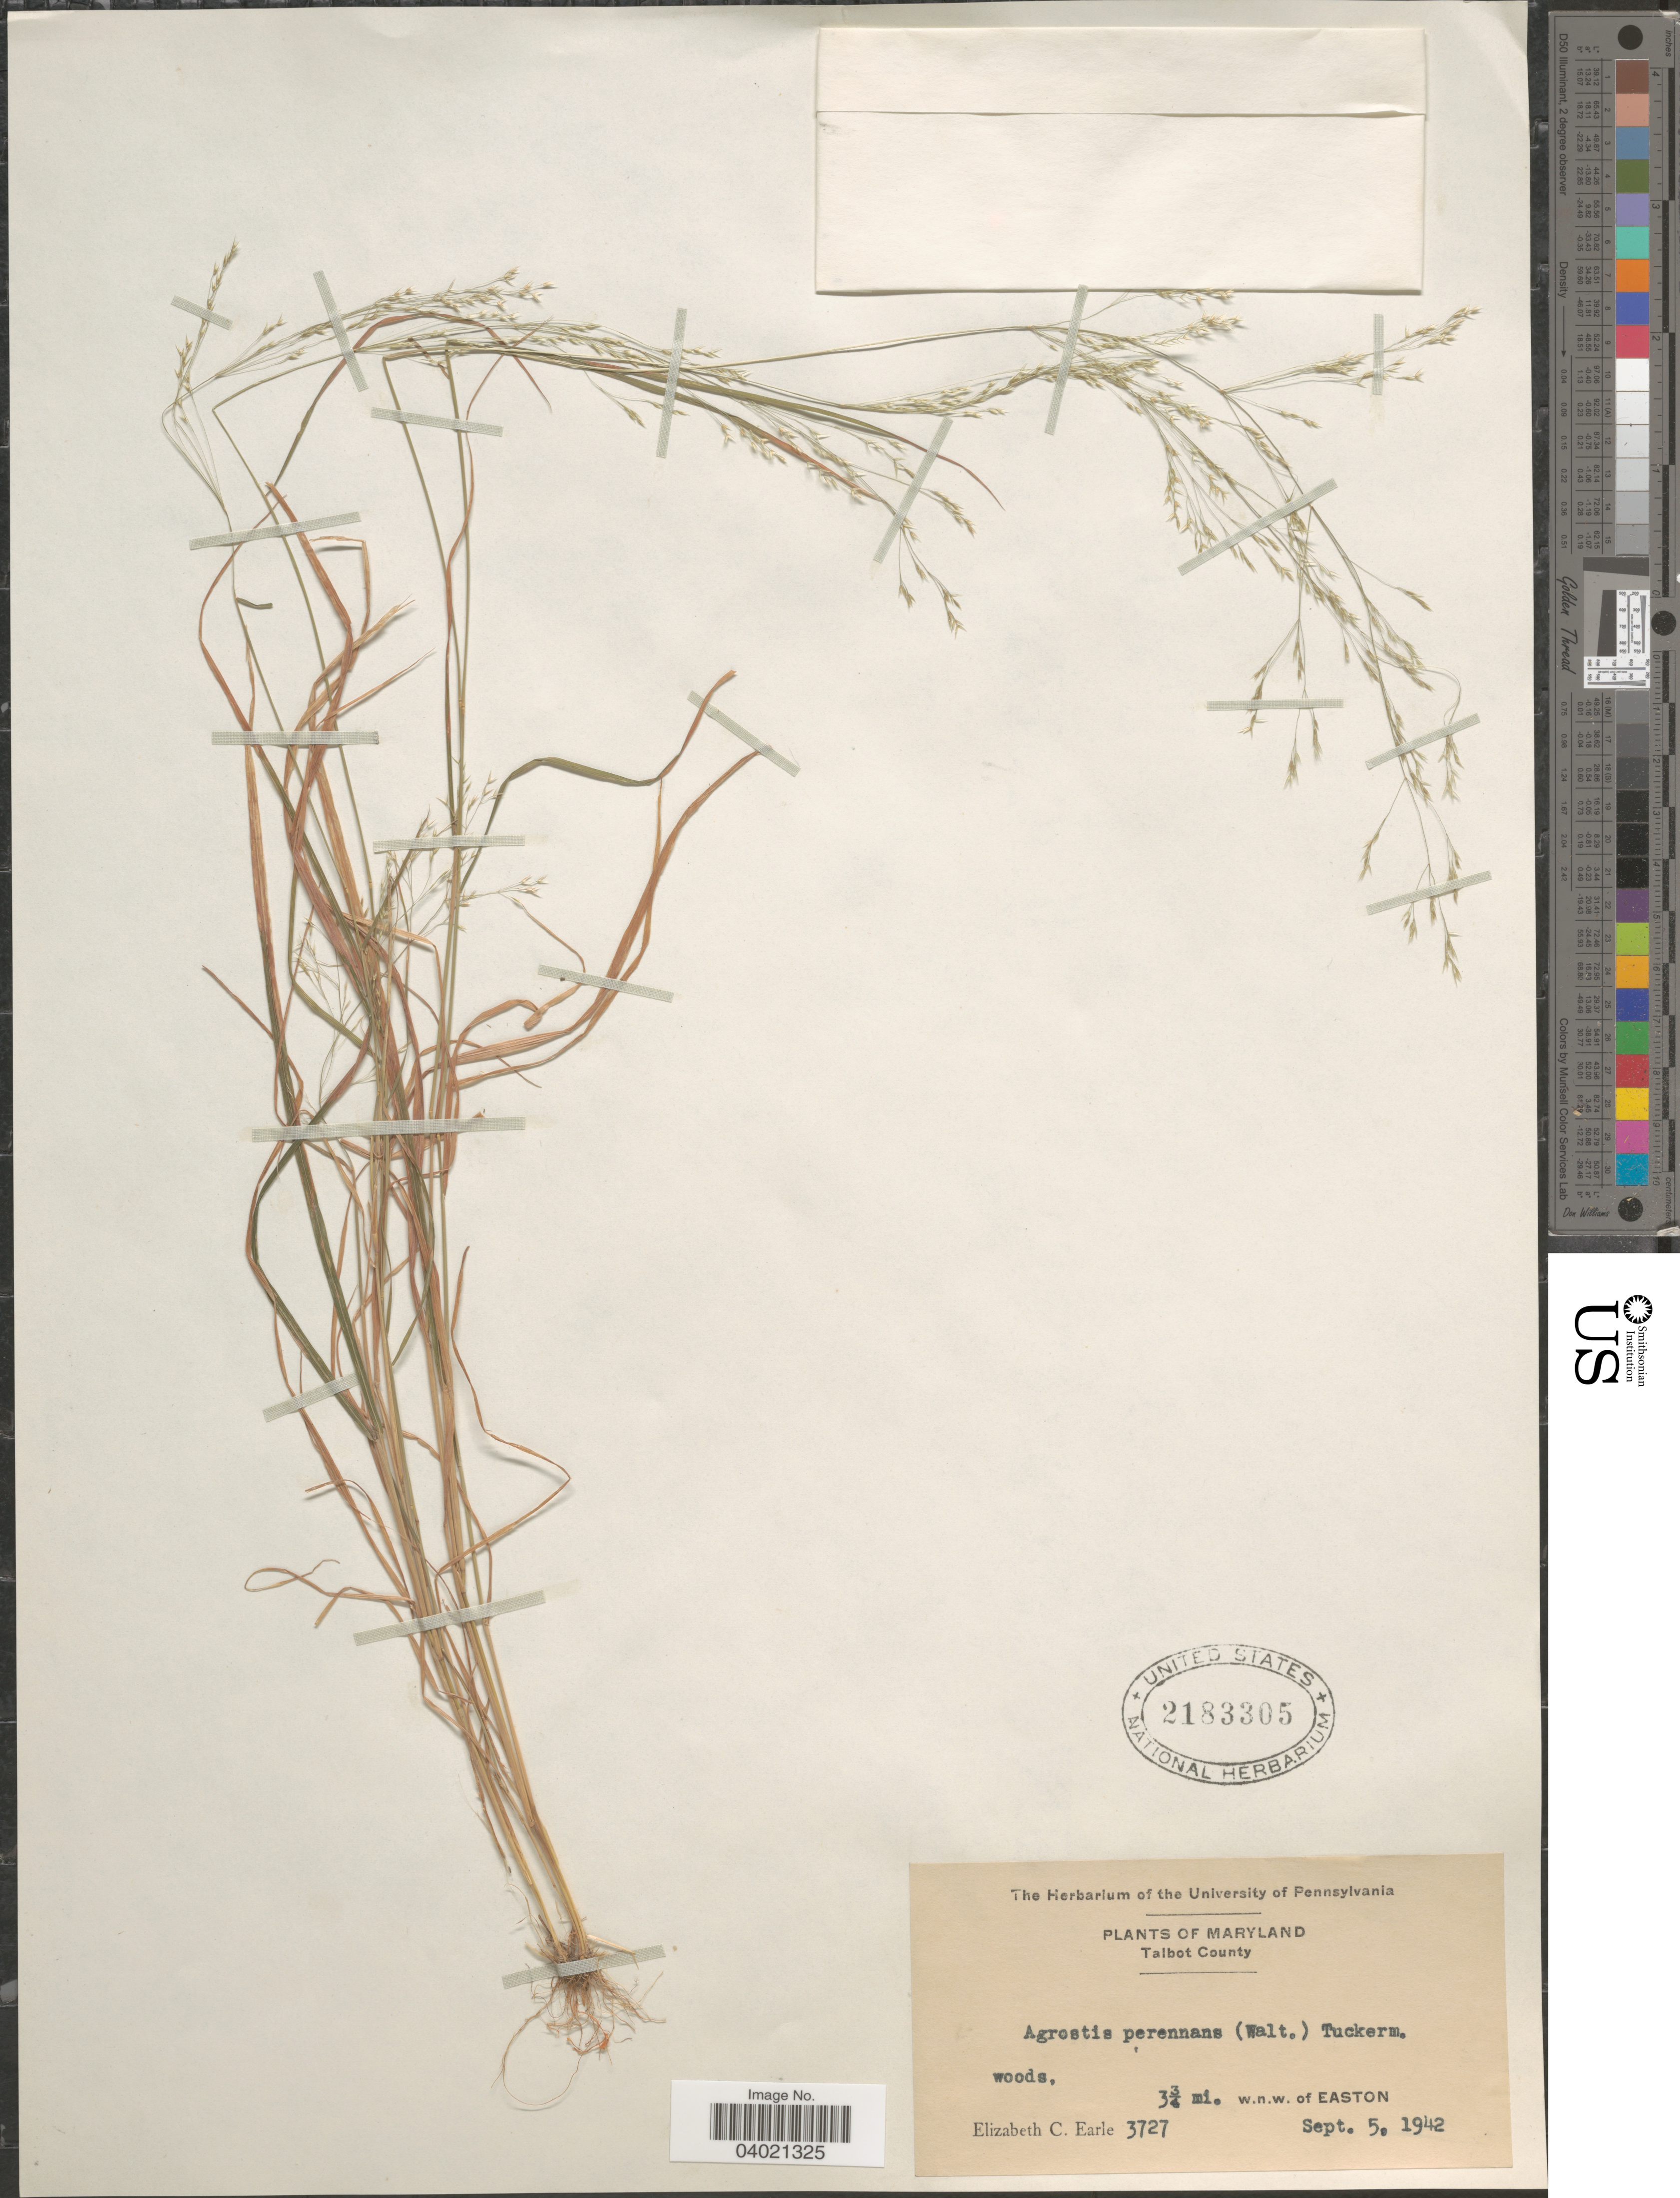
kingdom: Plantae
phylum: Tracheophyta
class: Liliopsida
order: Poales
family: Poaceae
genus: Agrostis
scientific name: Agrostis perennans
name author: (Walter) Tuck.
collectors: E. C. Earle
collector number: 3727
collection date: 1942-09-05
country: United States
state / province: Maryland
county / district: Talbot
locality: Talbot County. 3¾ mi. w.n.w. of Easton.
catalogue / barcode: US 2183305